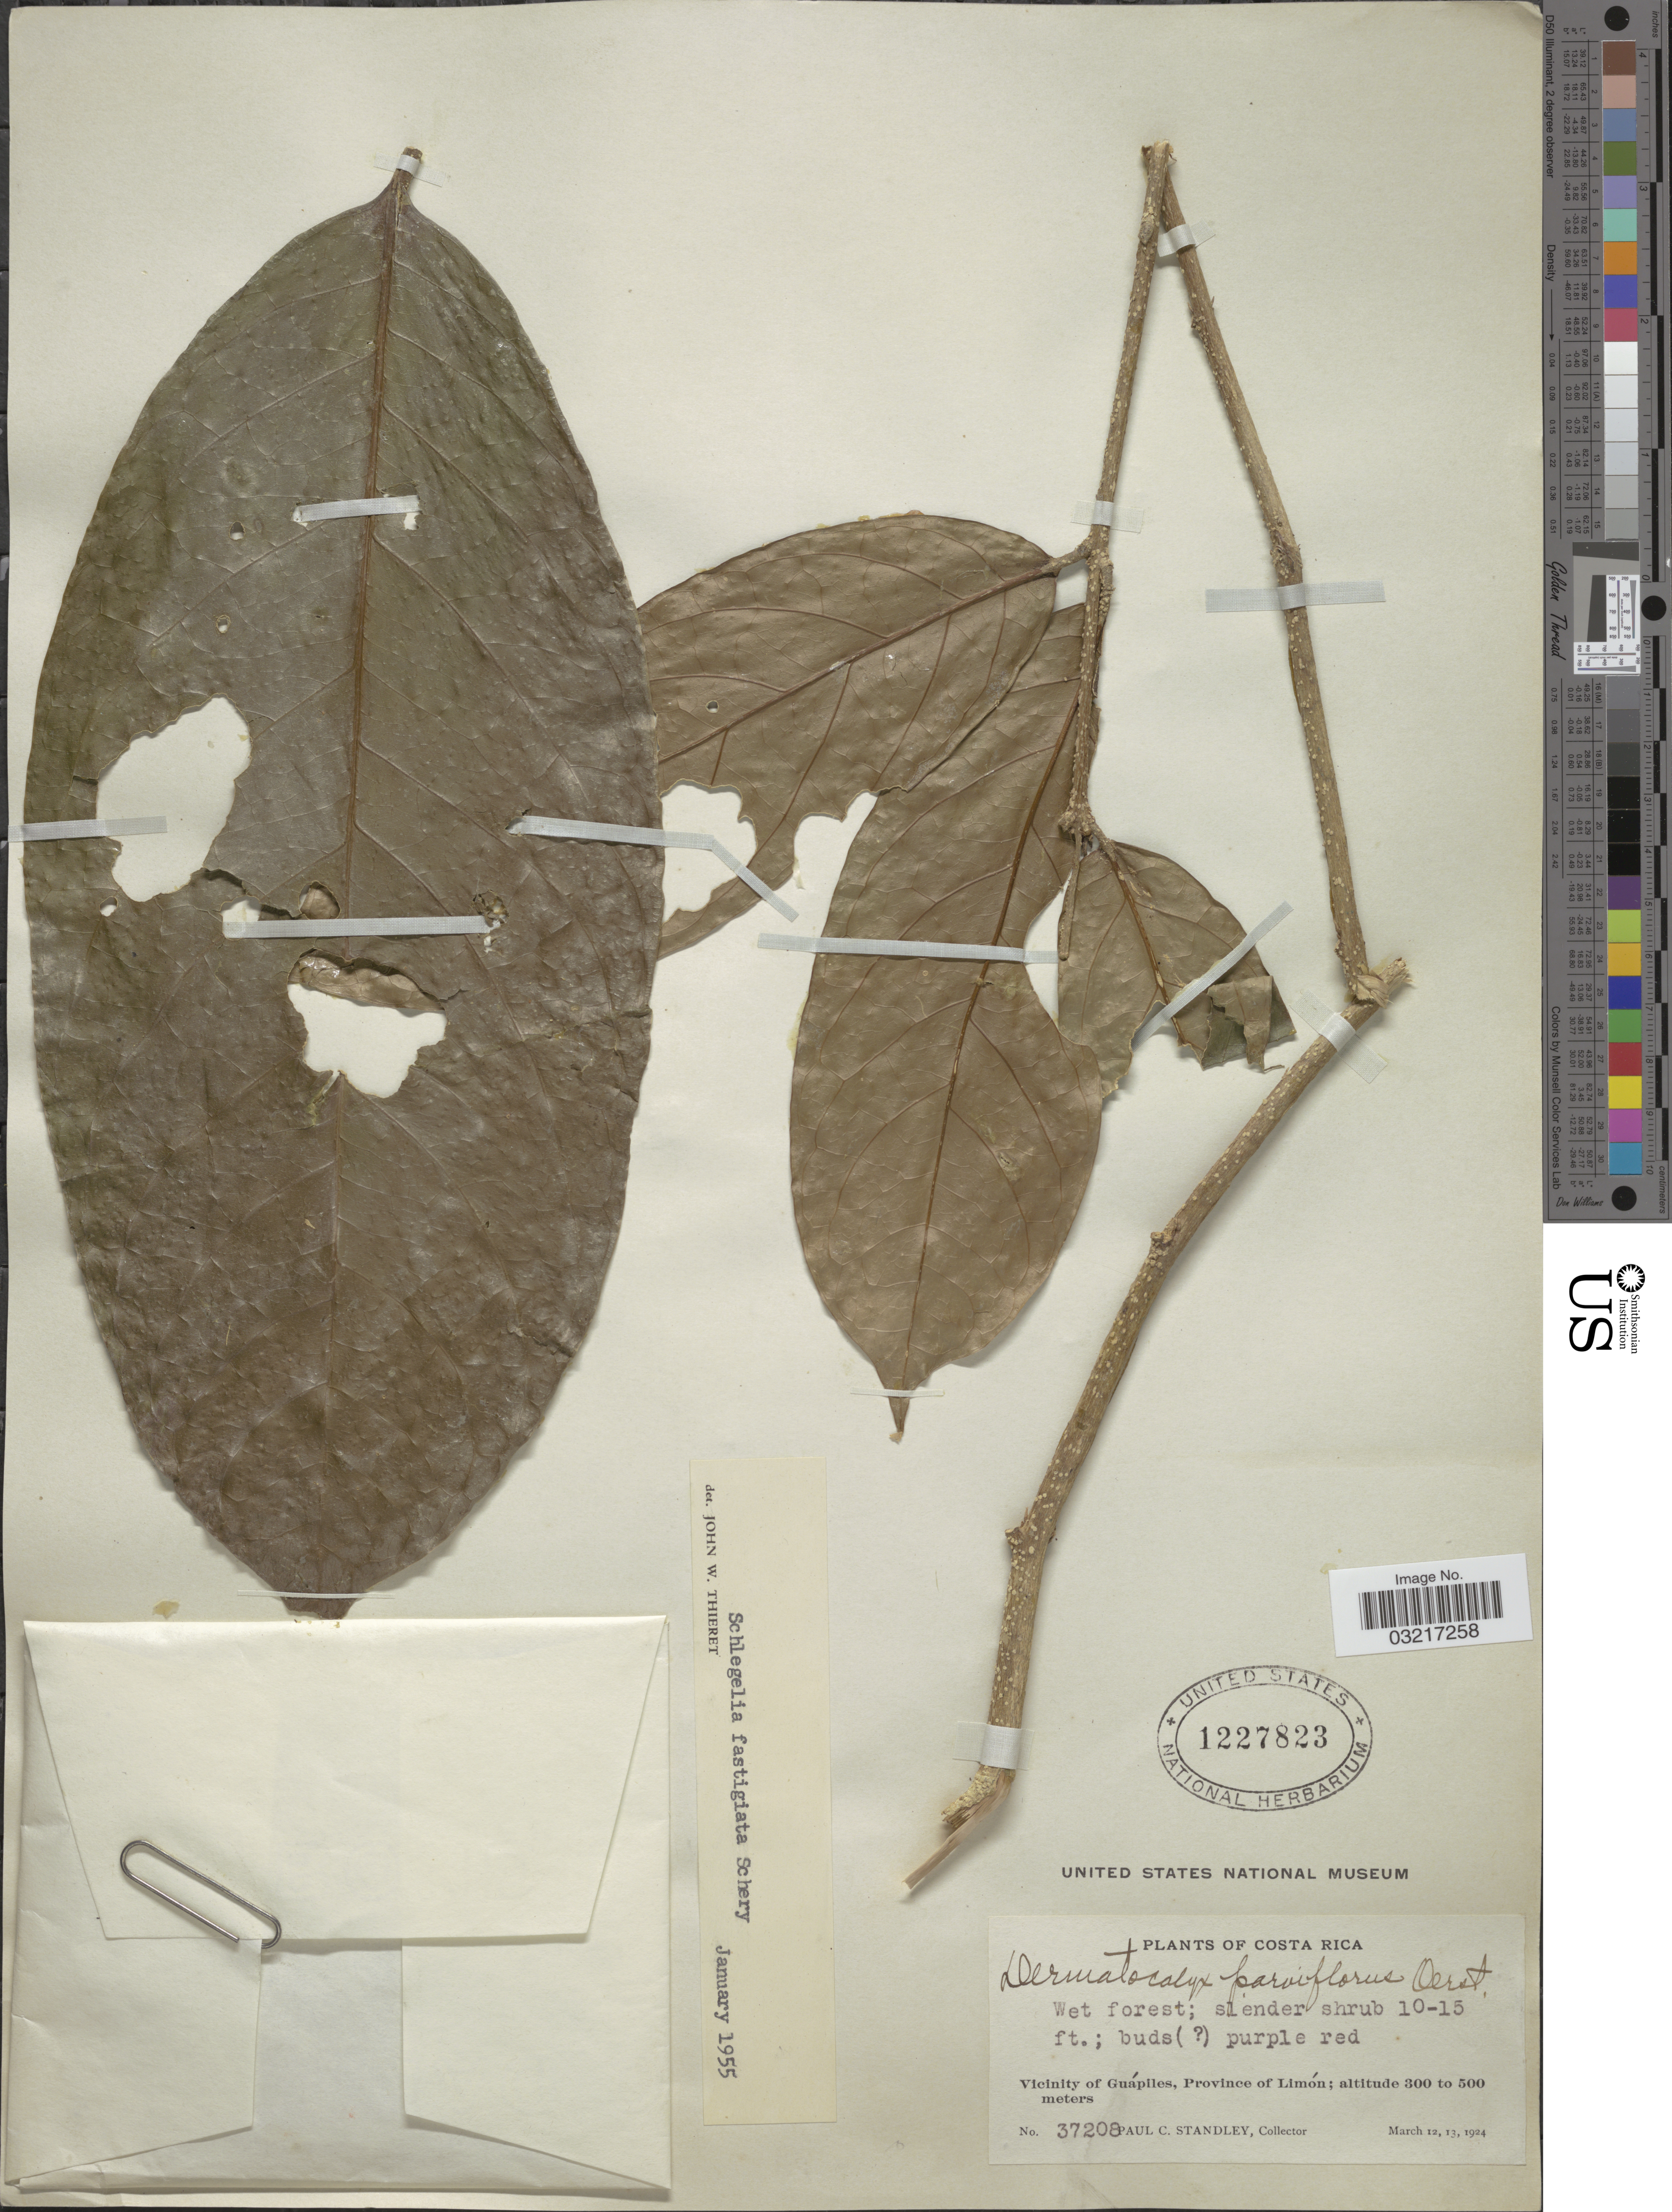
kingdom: Plantae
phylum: Tracheophyta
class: Magnoliopsida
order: Lamiales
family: Schlegeliaceae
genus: Schlegelia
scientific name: Schlegelia fastigiata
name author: Schery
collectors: P. C. Standley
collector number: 37208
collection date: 1924-03-12/1924-03-13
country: Costa Rica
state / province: Limón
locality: Vicinity of Guápiles.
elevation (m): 300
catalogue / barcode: US 1227823